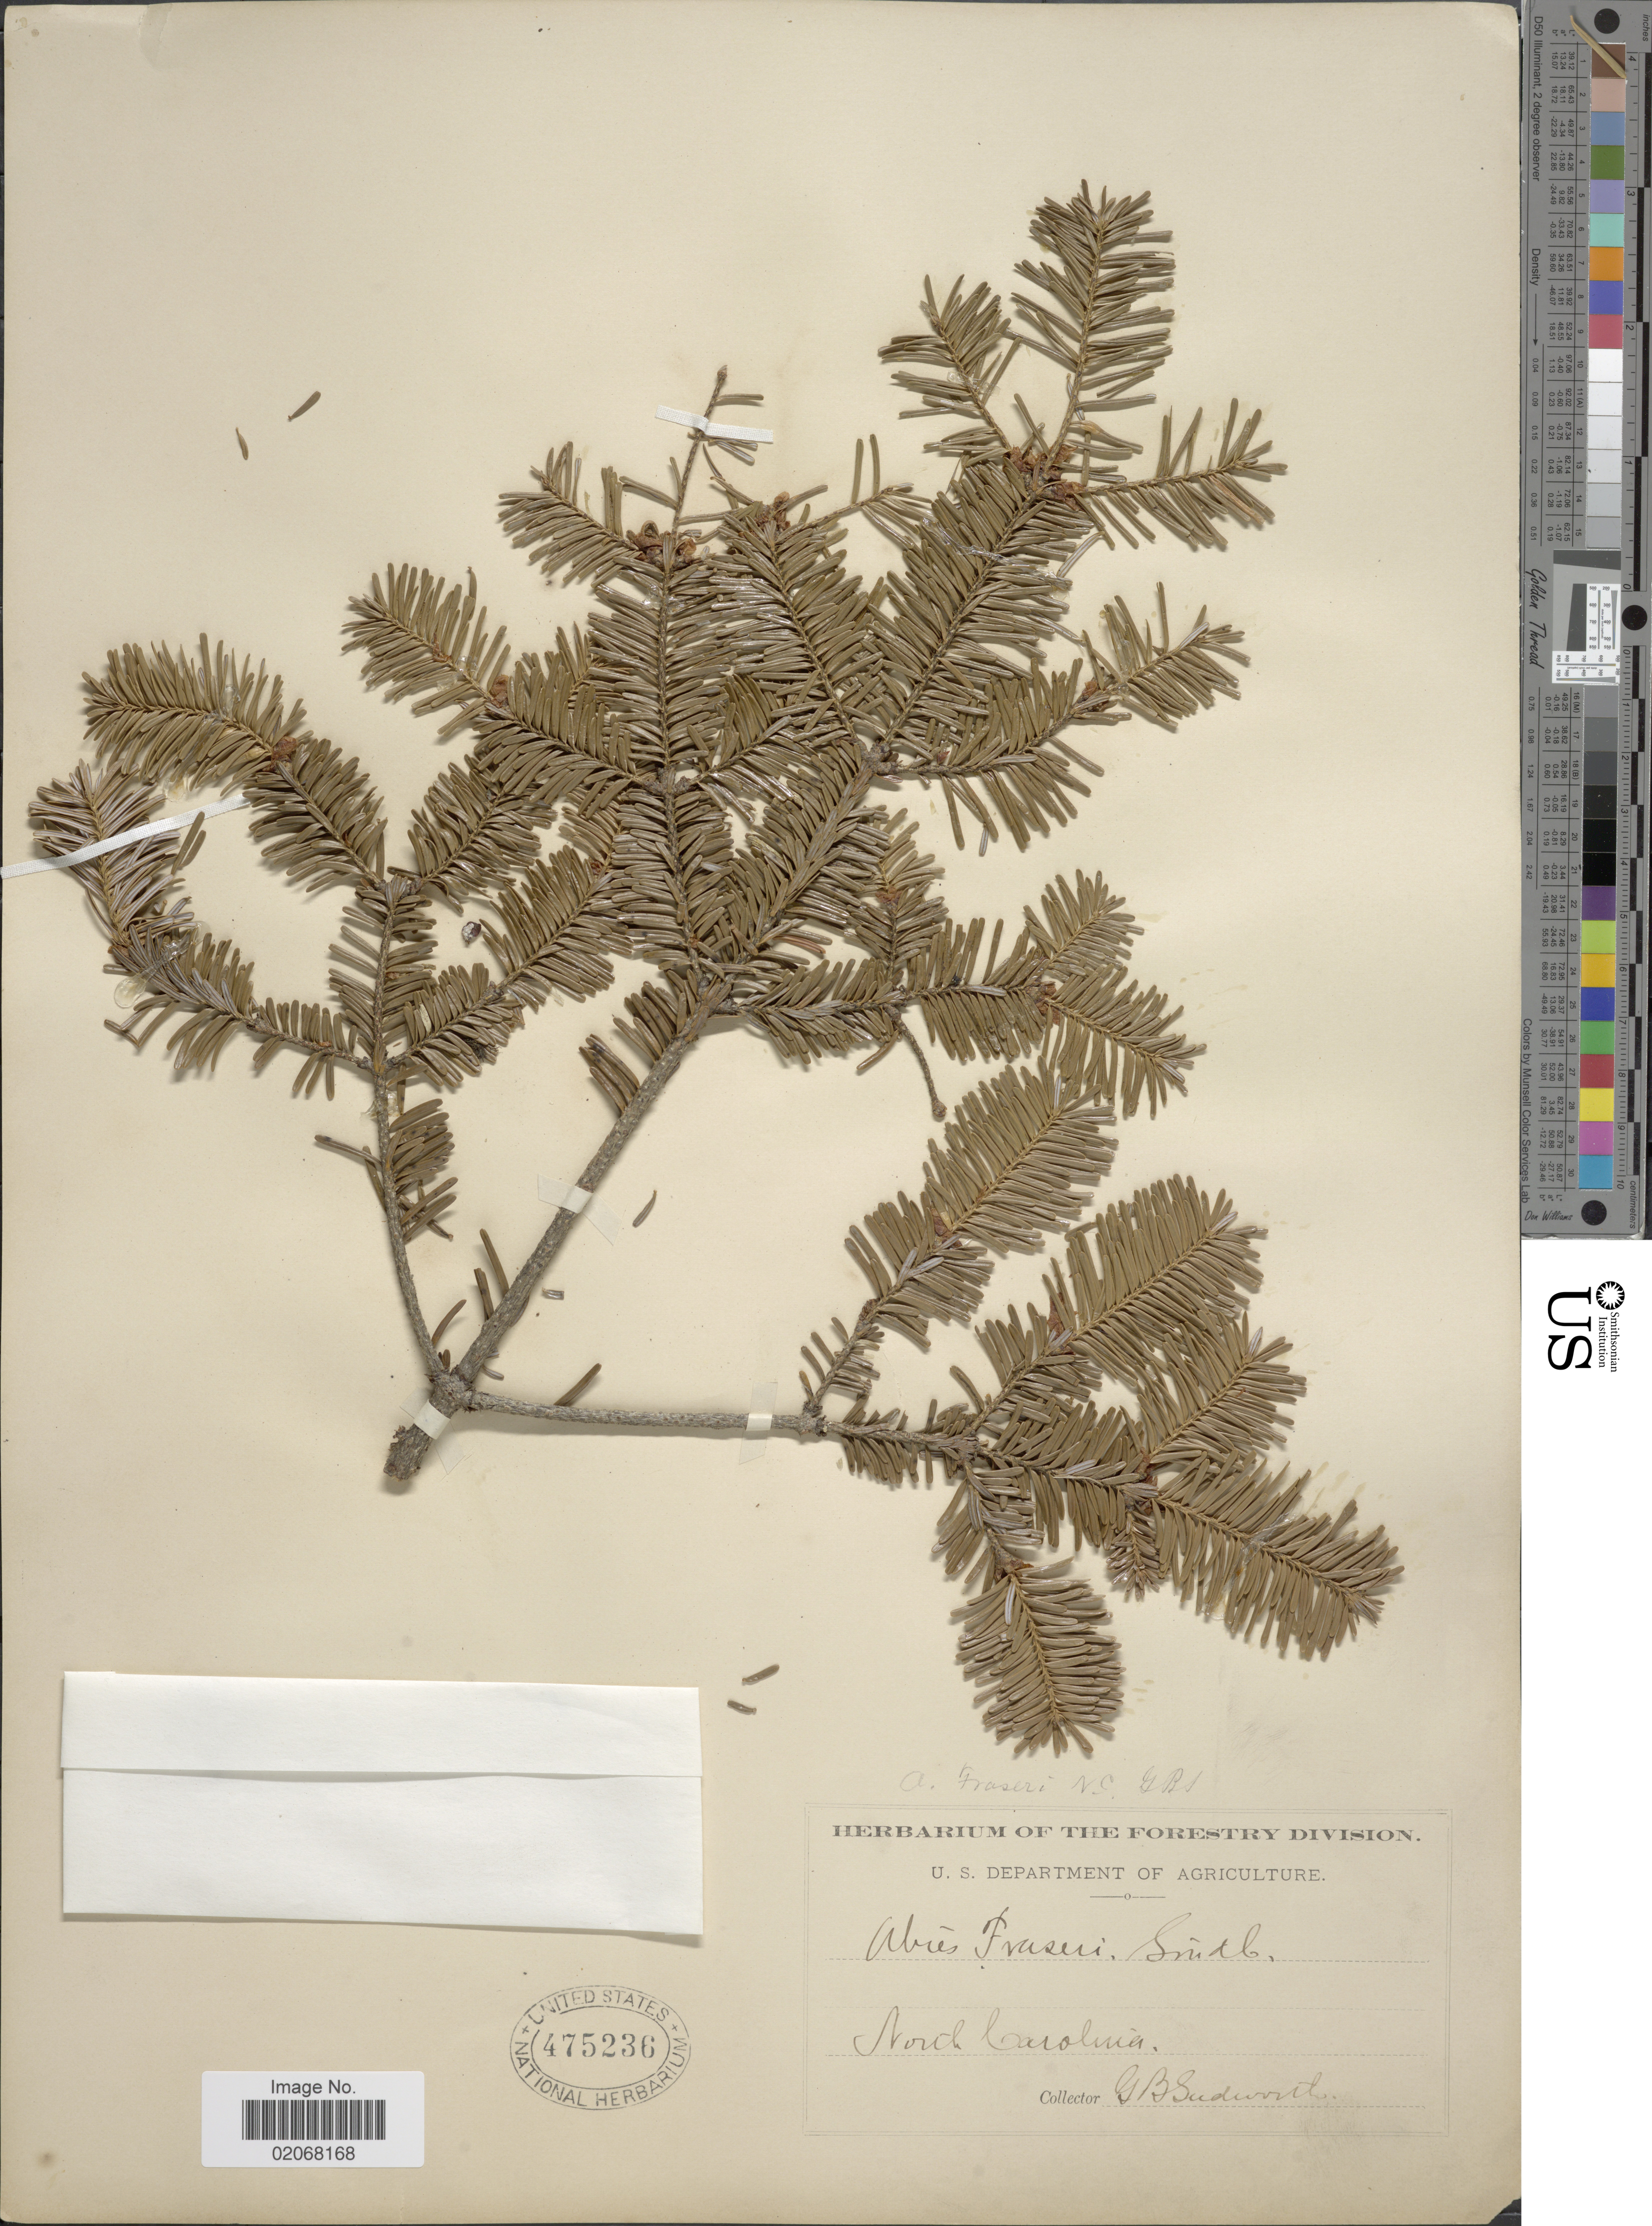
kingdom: Plantae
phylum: Tracheophyta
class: Pinopsida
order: Pinales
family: Pinaceae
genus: Abies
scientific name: Abies fraseri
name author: (Pursh) Poir.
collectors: G. B. Sudworth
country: United States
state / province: North Carolina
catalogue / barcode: US 475236